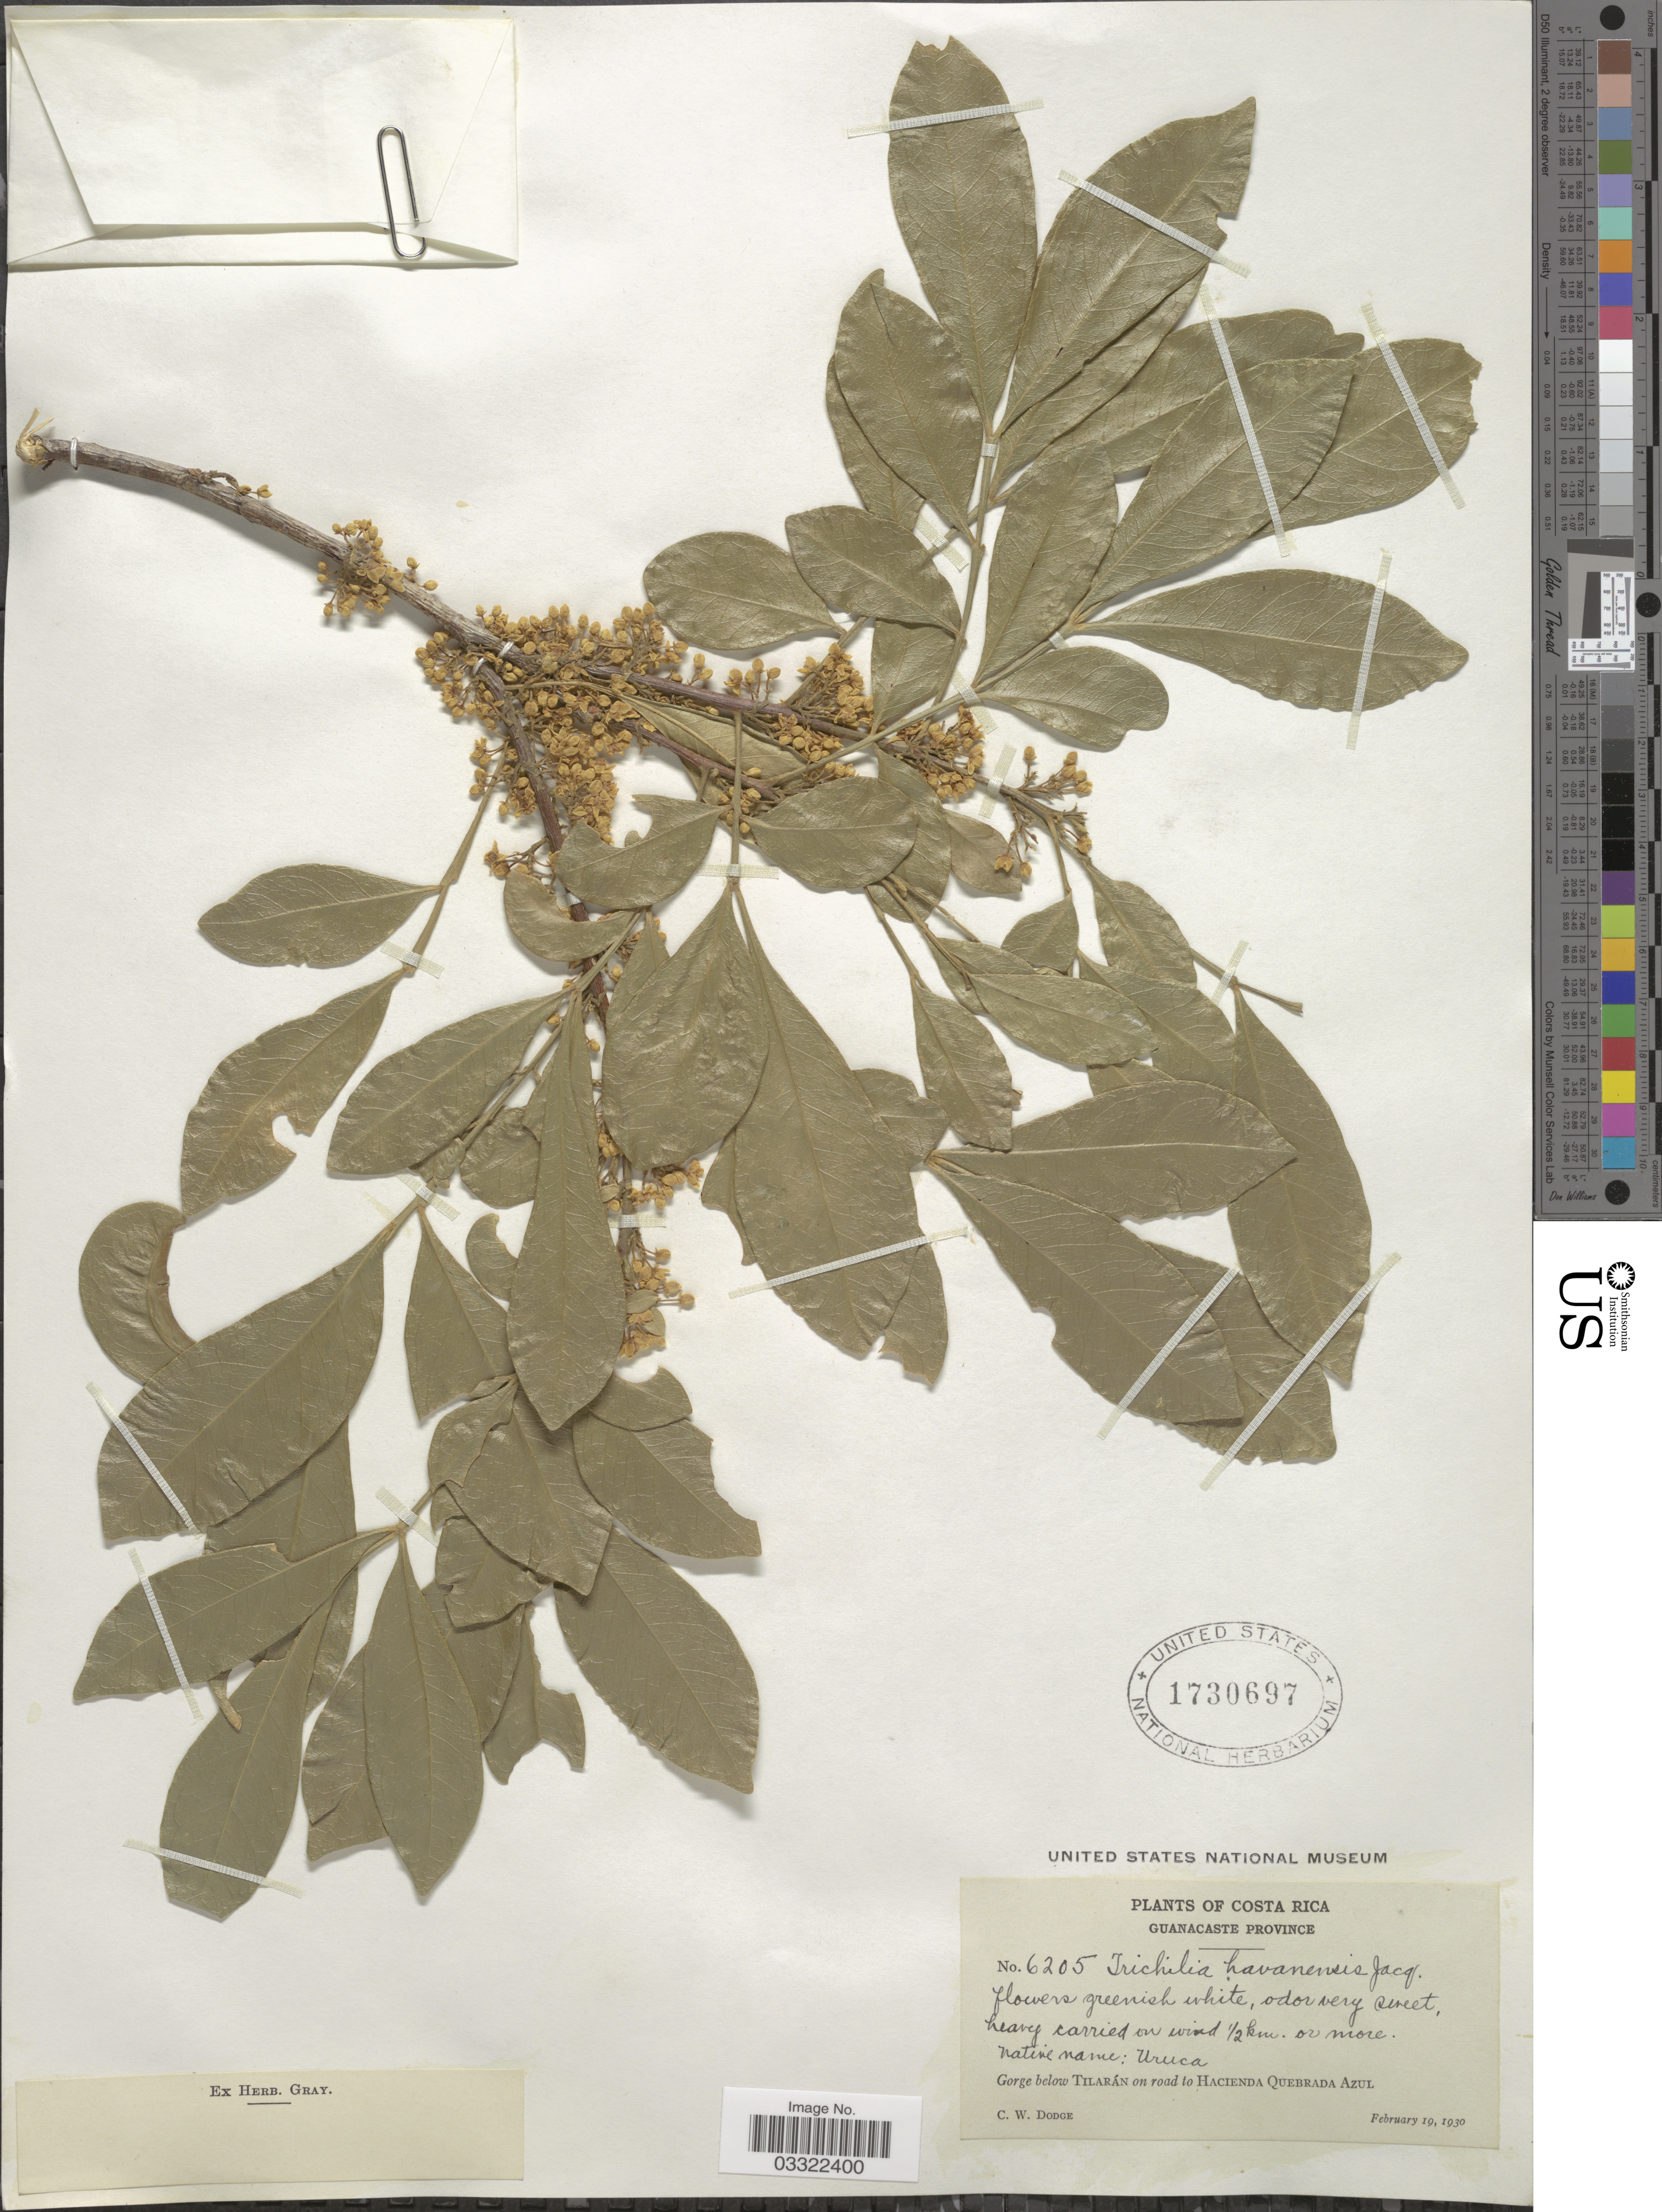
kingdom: Plantae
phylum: Tracheophyta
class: Magnoliopsida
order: Sapindales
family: Meliaceae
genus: Trichilia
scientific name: Trichilia havanensis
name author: Jacq.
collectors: C. Dodge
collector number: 6205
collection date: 1930-02-19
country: Costa Rica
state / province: Guanacaste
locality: Gorge below Tilarán on road Hacienda Quebrada Azul.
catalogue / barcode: US 1730697